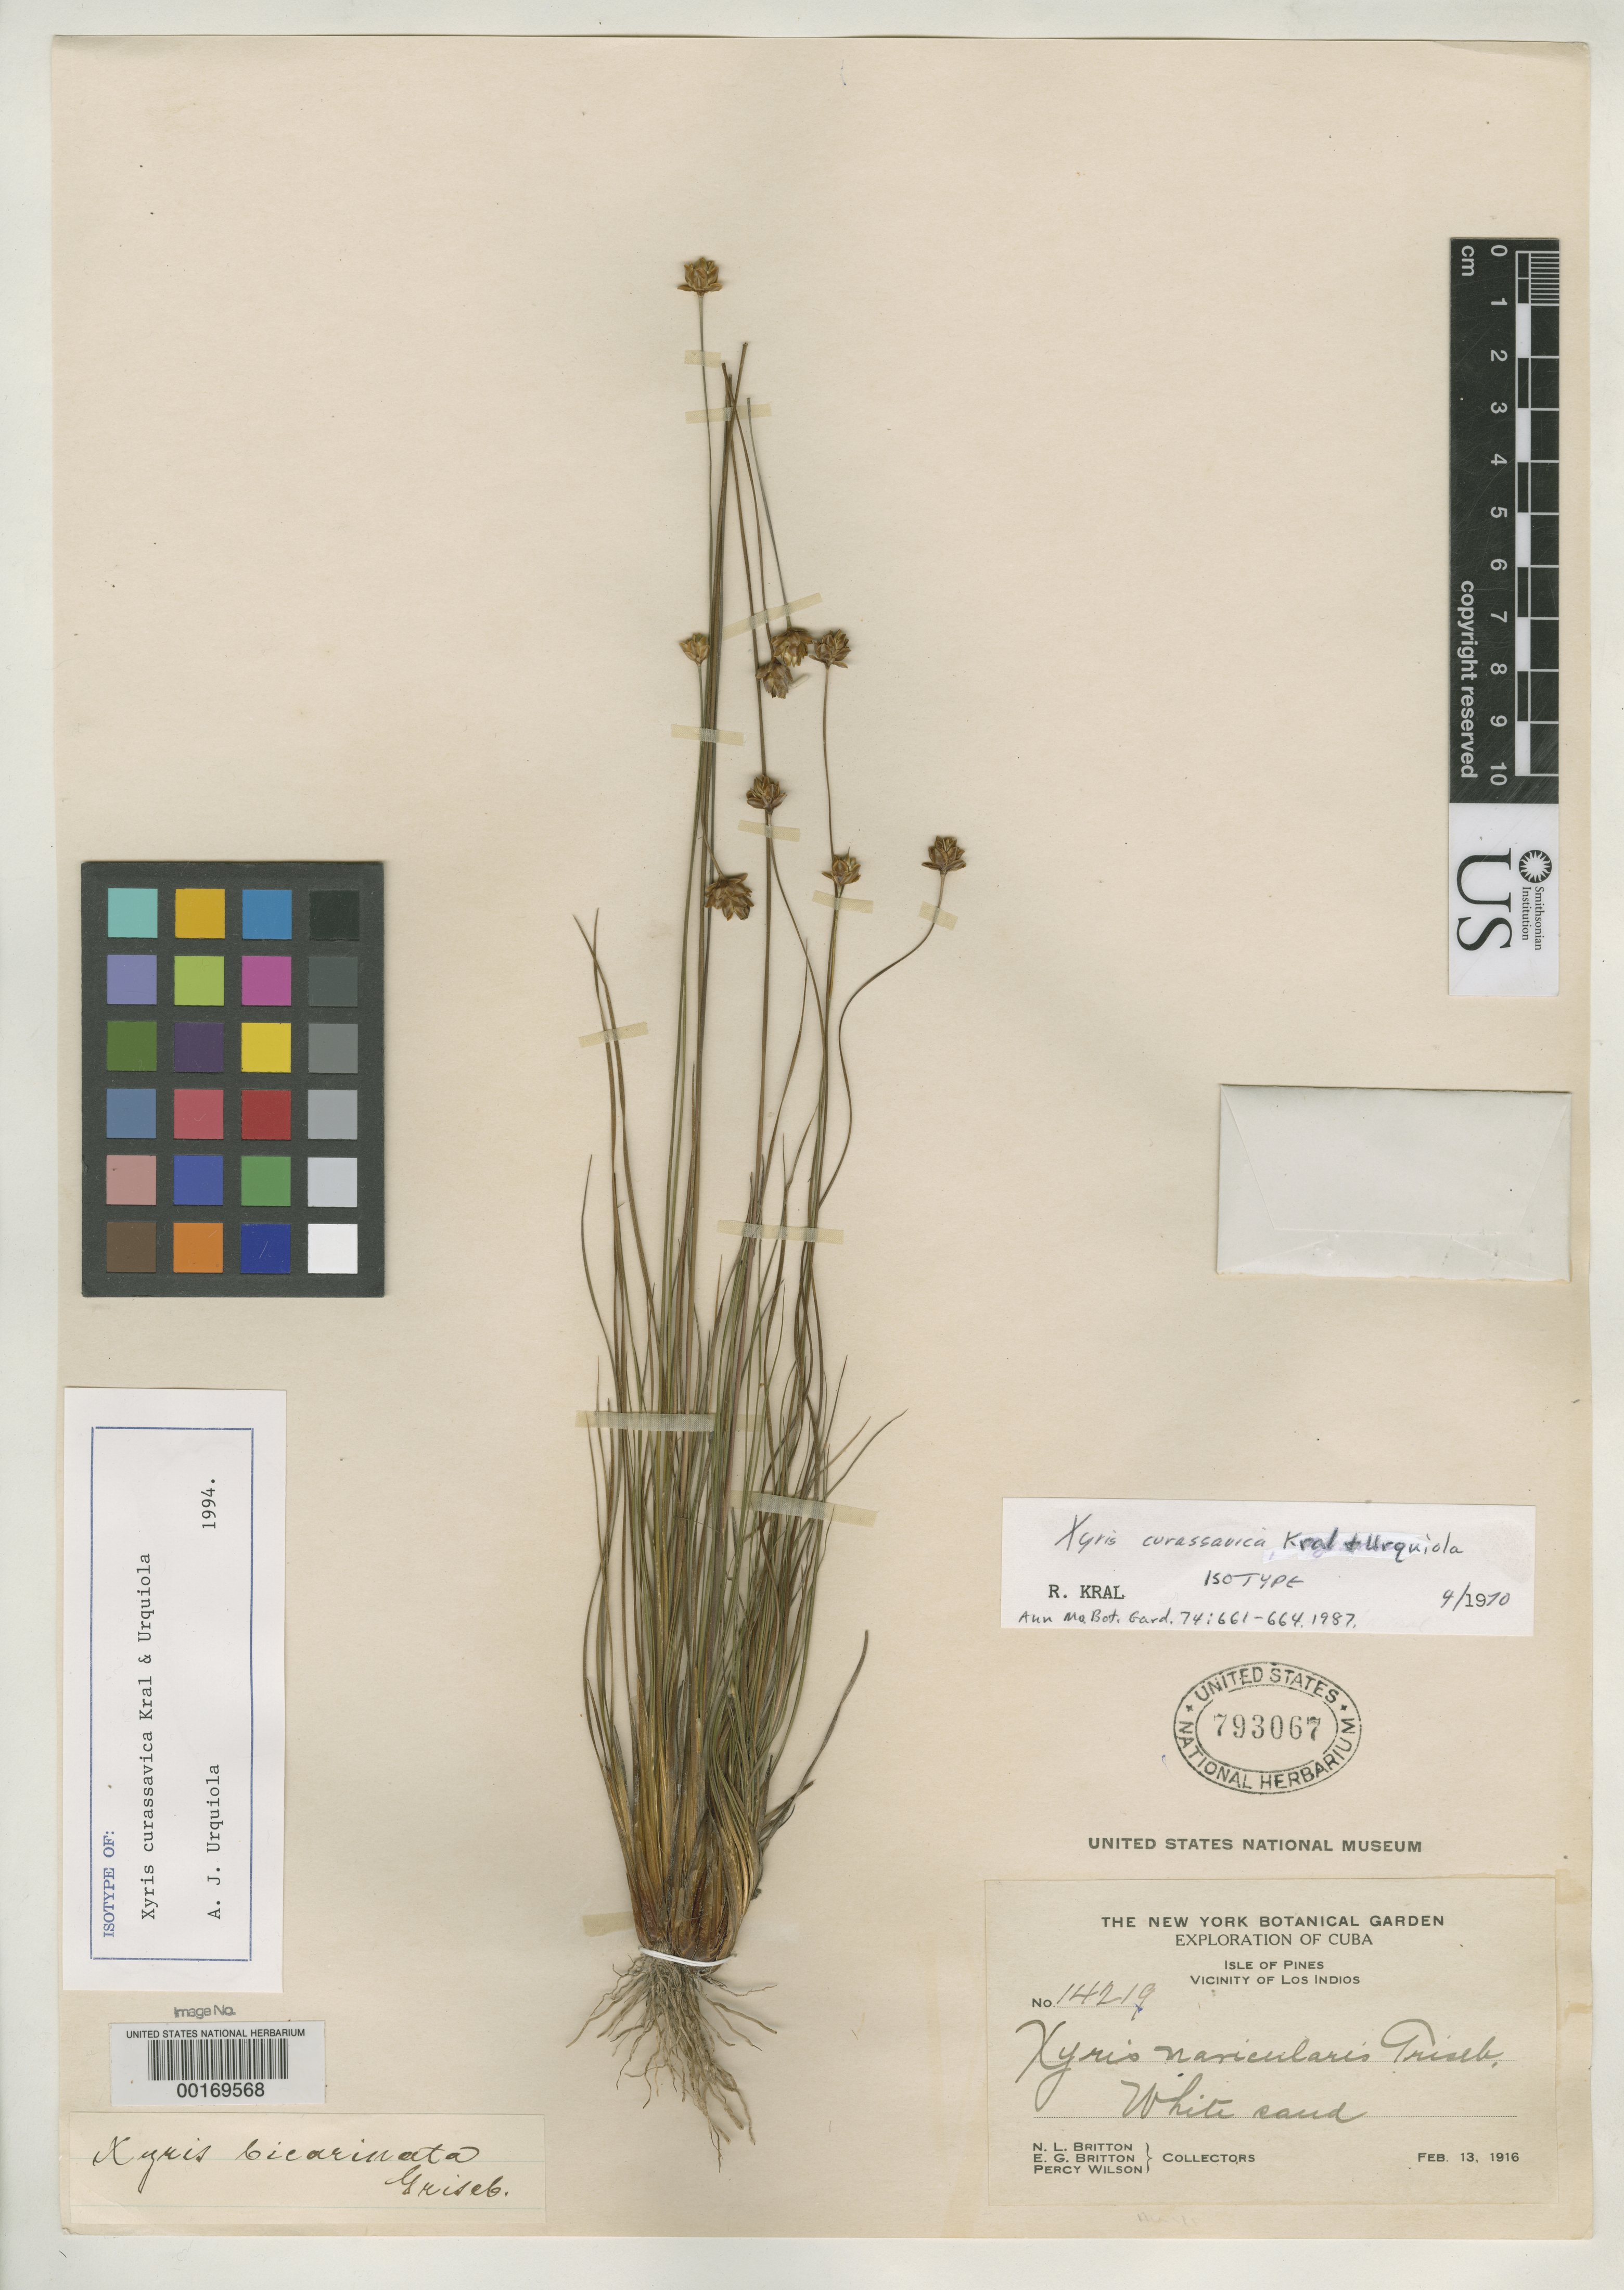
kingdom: Plantae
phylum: Tracheophyta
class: Liliopsida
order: Poales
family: Xyridaceae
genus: Xyris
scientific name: Xyris curassavica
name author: Kral & Urquiola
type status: Isotype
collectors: N. Britton, E. G. Britton & P. Wilson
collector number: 14219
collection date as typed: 13 Feb 1916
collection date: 1916-02-13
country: Cuba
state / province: Isla de La Juventud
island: Isla de La Juventud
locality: Vicinity of Los Indios.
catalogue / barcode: US 793067